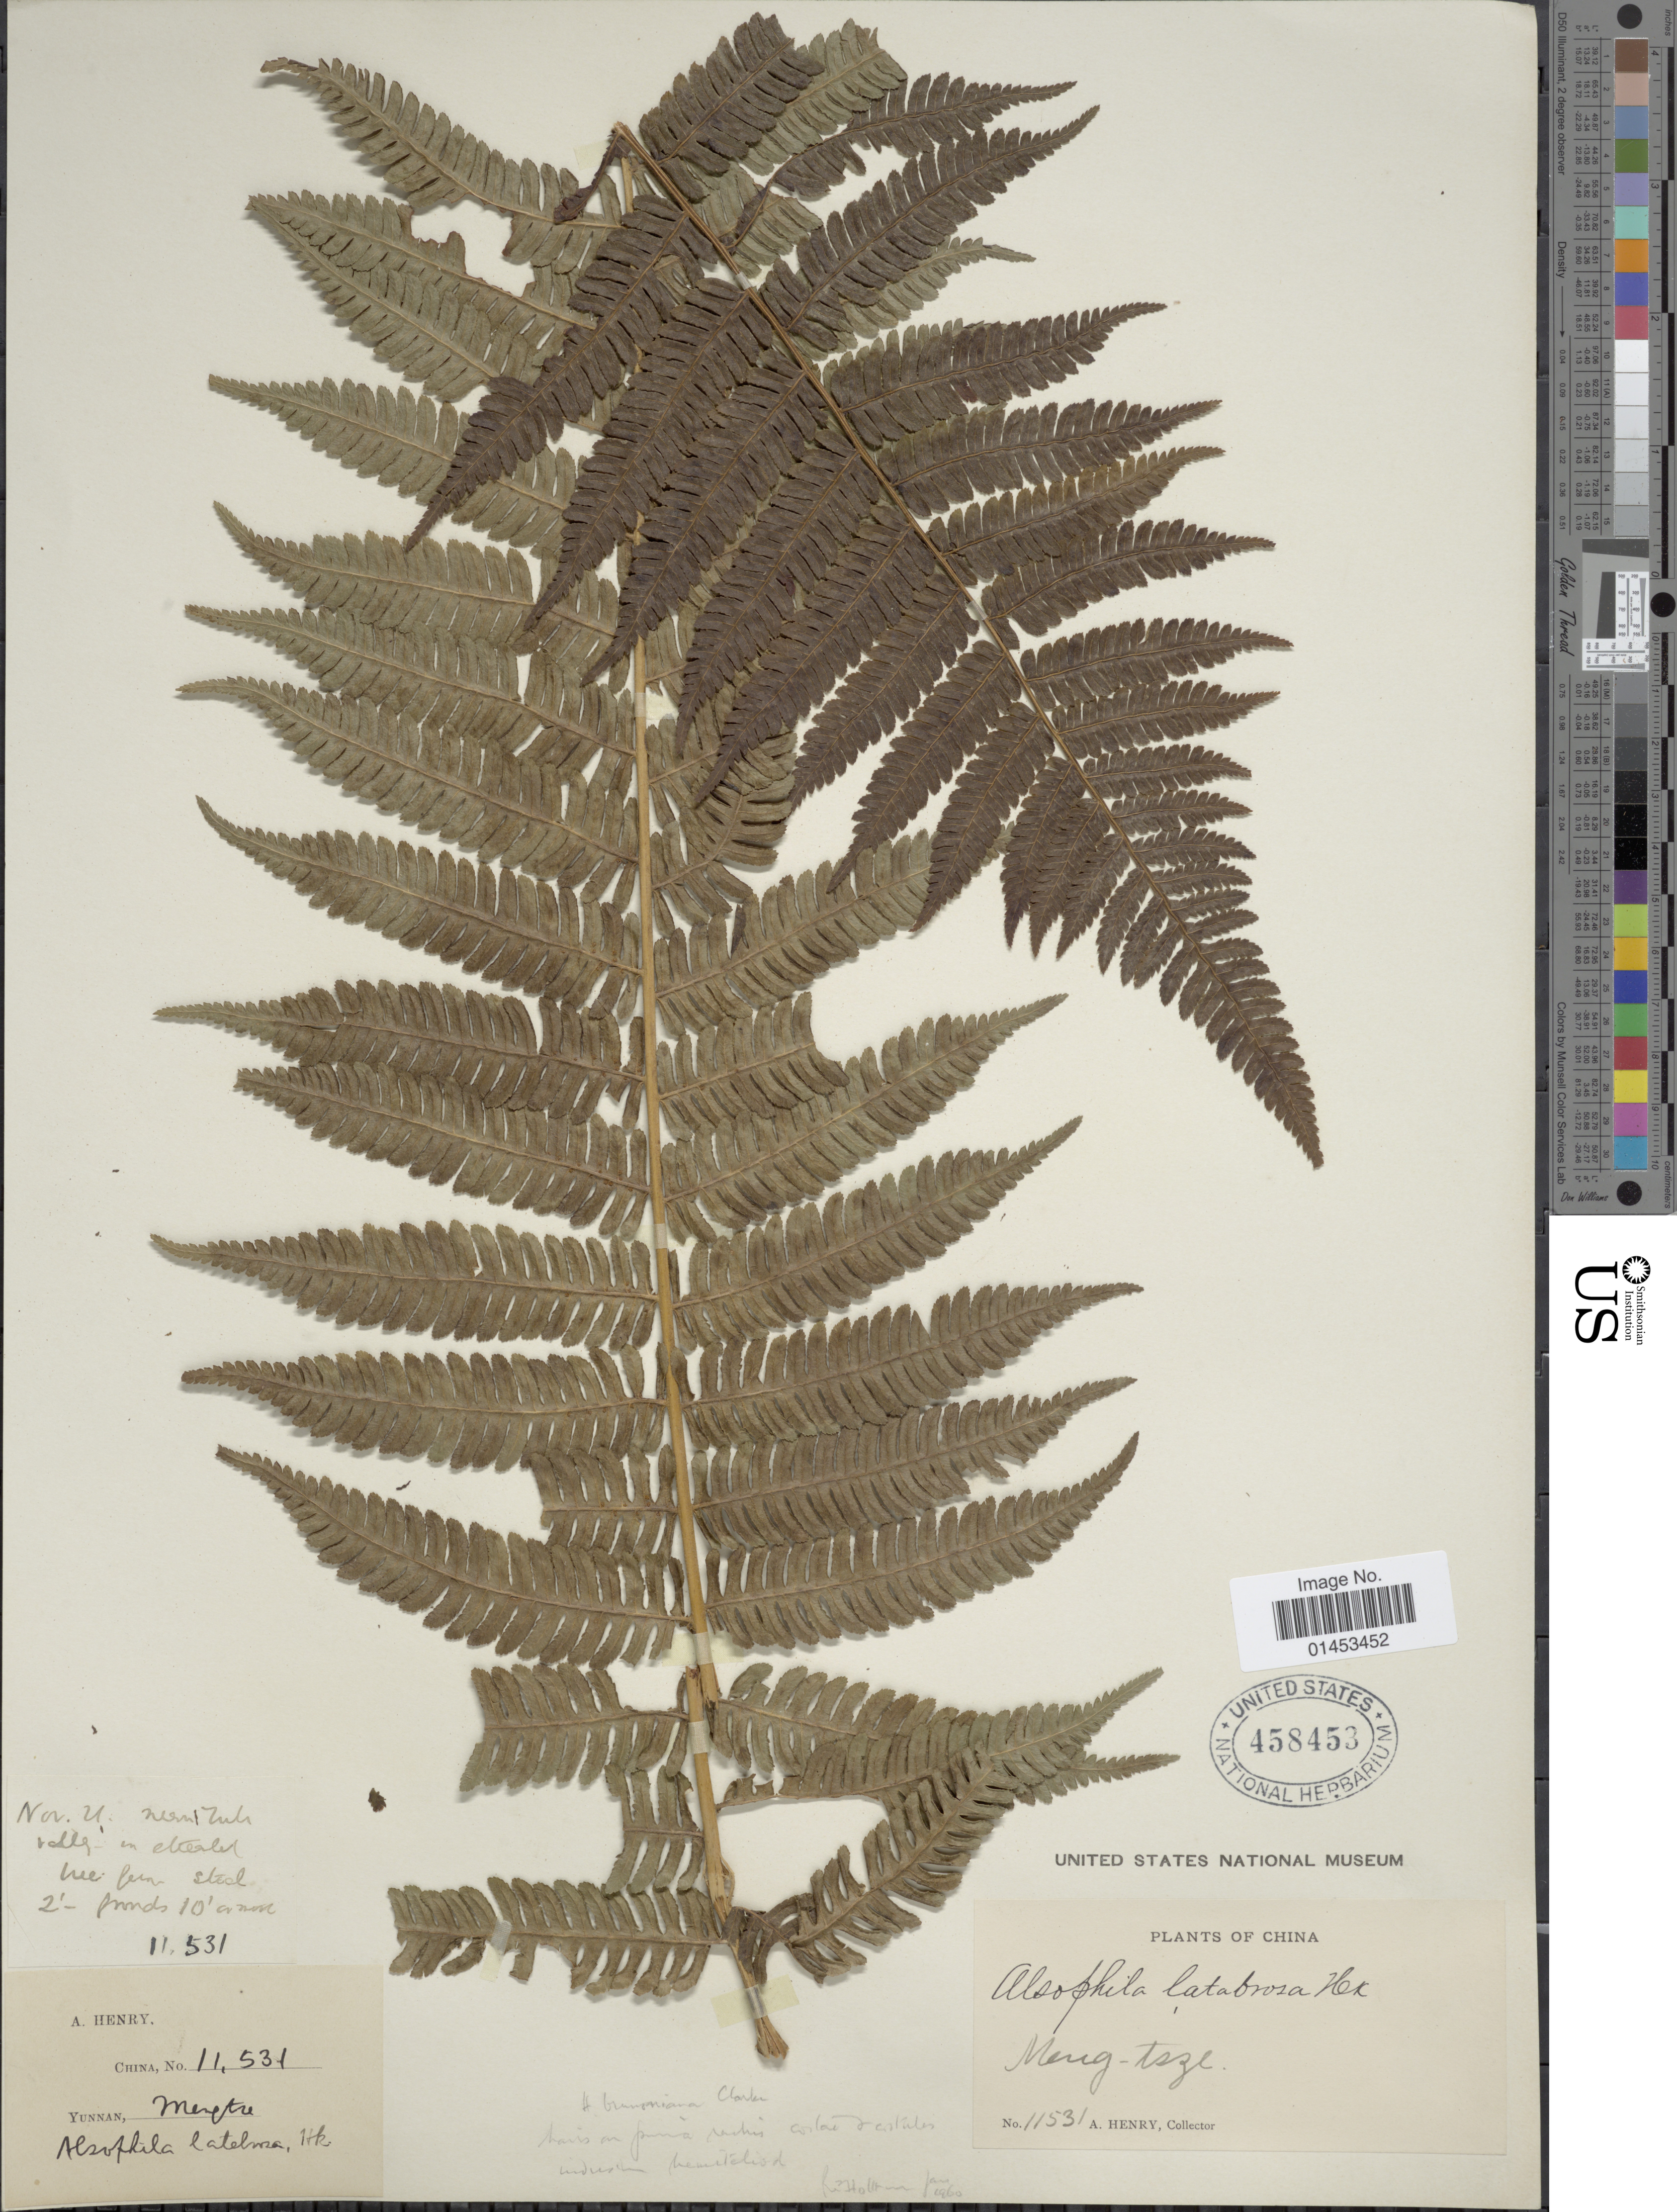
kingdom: Plantae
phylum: Tracheophyta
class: Polypodiopsida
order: Cyatheales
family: Cyatheaceae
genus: Cyathea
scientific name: Cyathea chinensis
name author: Copel.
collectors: A. Henry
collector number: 11531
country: China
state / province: Yunnan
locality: Yunnan, Mengtze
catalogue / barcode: US 458453